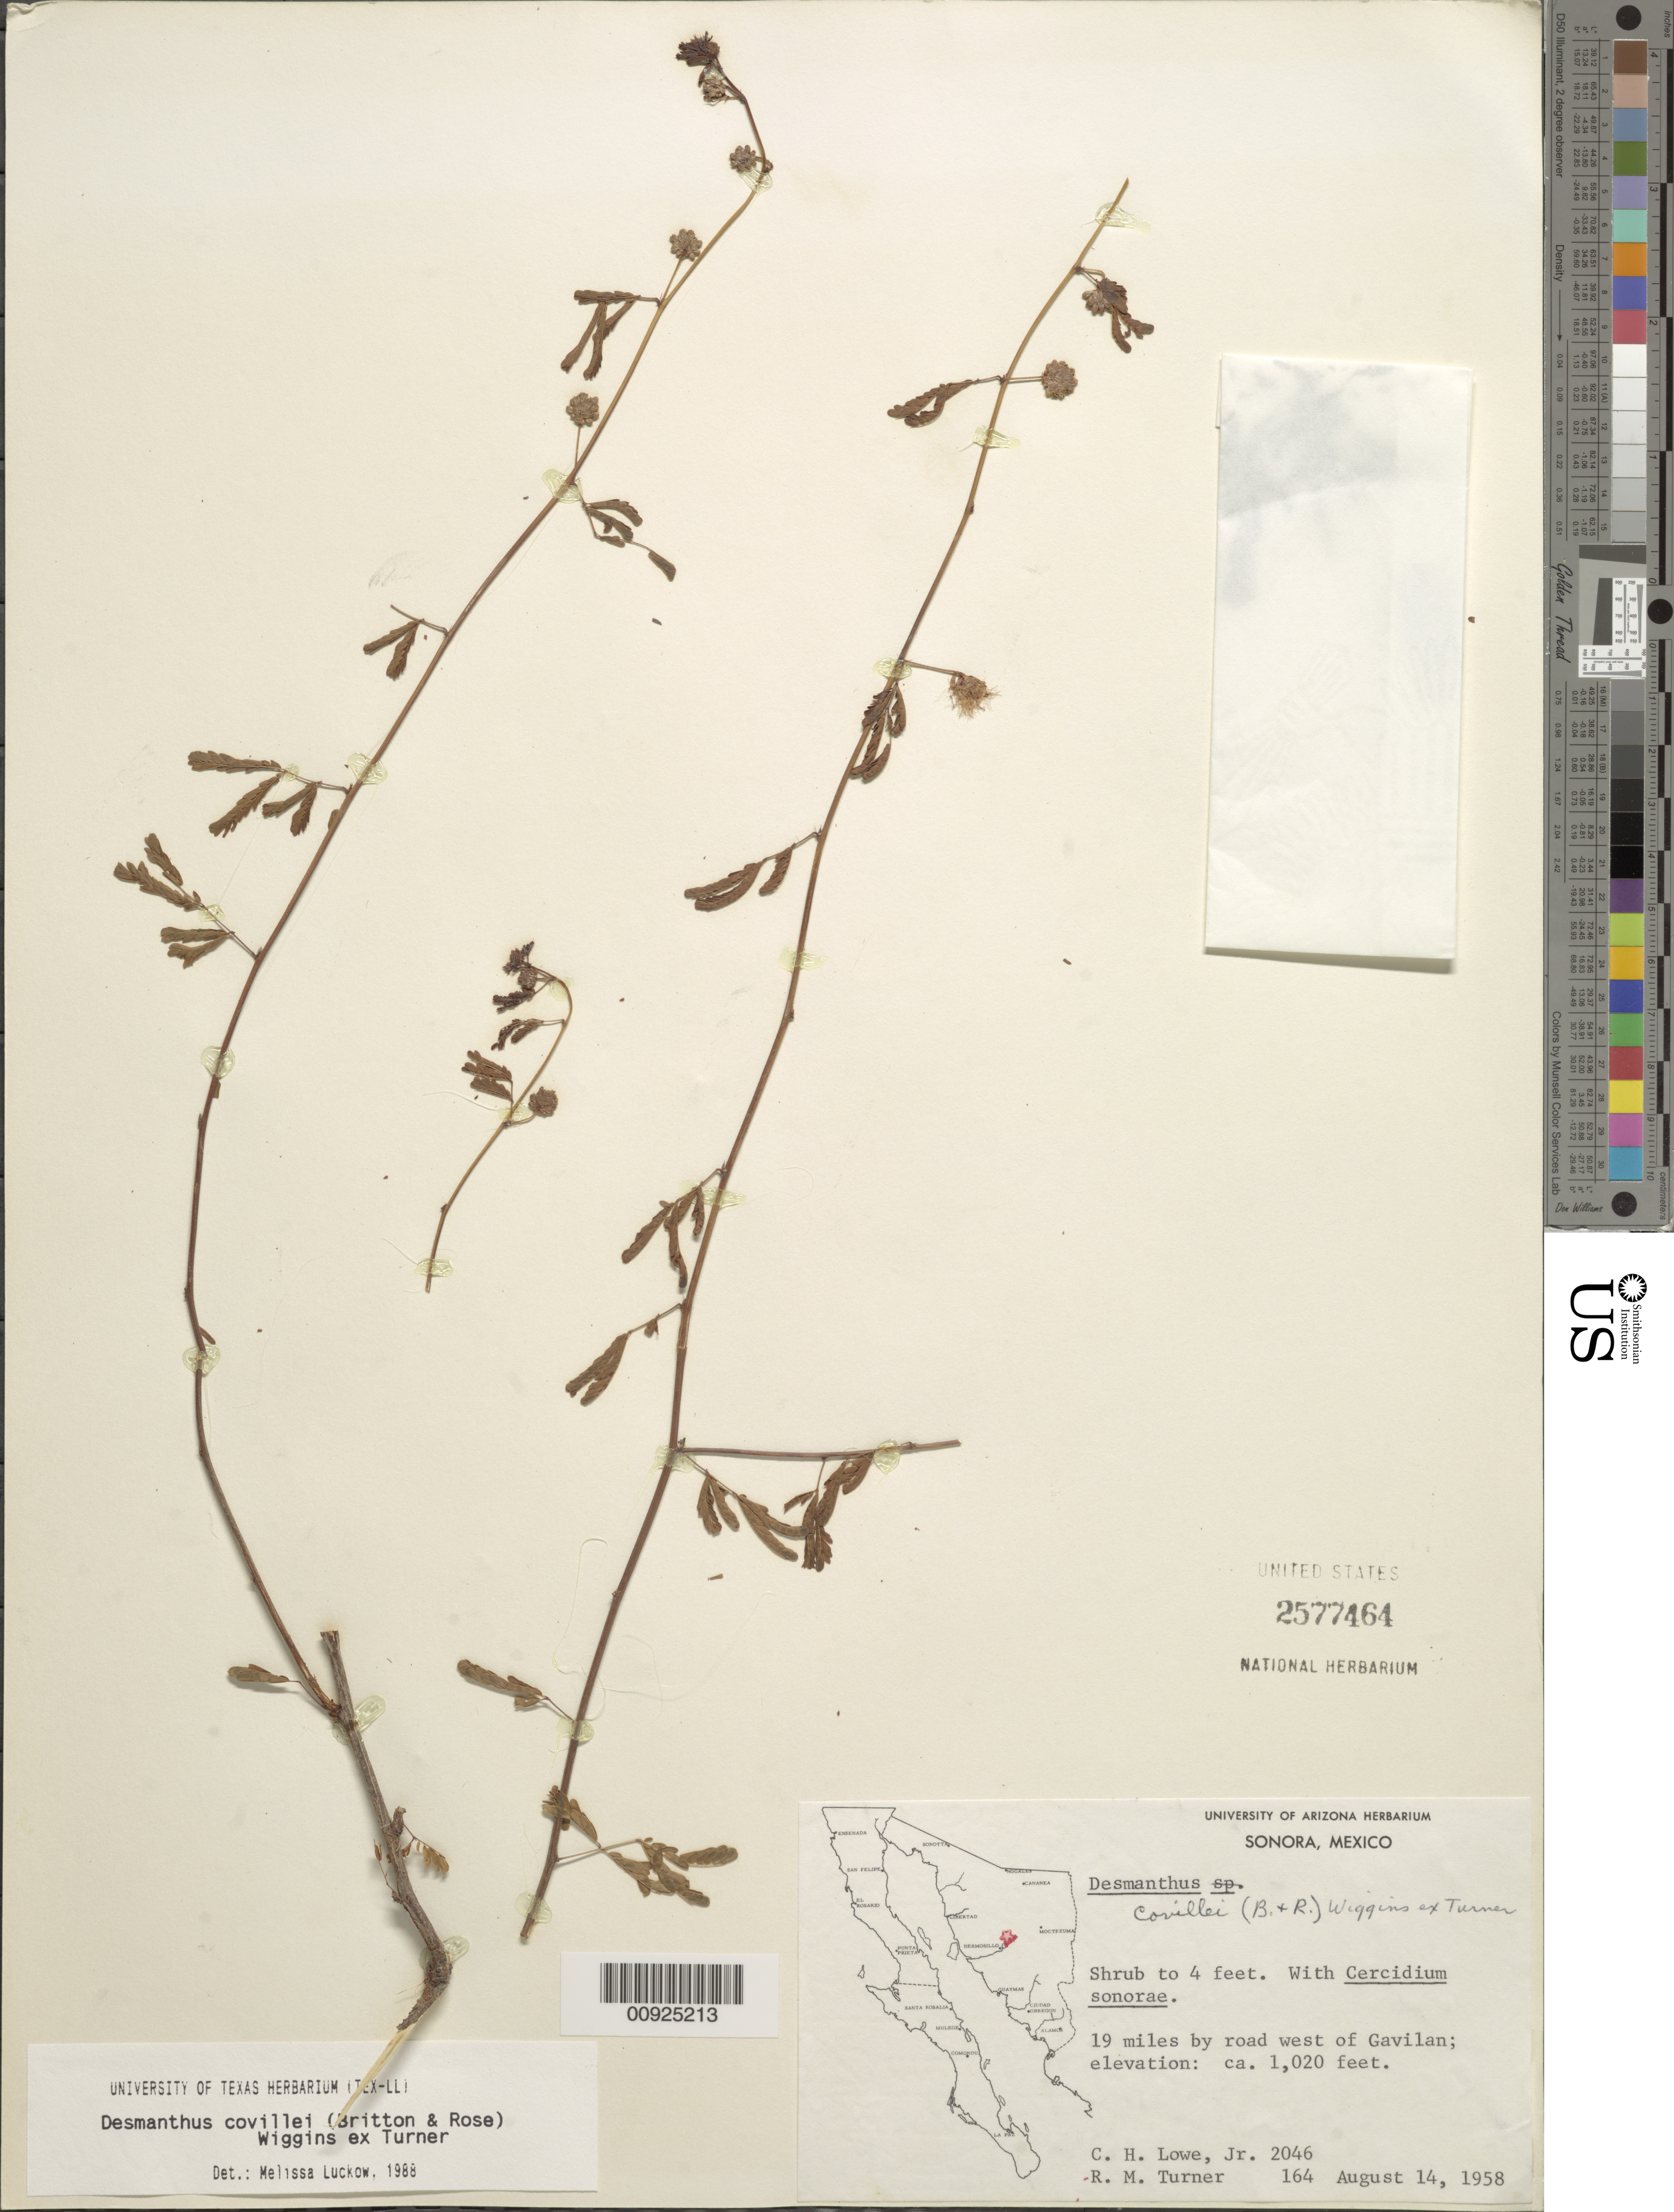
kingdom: Plantae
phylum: Tracheophyta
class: Magnoliopsida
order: Fabales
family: Fabaceae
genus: Desmanthus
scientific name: Desmanthus covillei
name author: (Britton) Wiggins ex B.L. Turner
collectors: Lowe Jr., C. H. & R. M. Turner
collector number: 2046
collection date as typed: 14 Aug 1958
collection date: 1958-08-14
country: Mexico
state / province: Sonora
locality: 19 miles by road west of Gavilan.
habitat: With Cercidium sonorae.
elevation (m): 311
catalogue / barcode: US 2577464